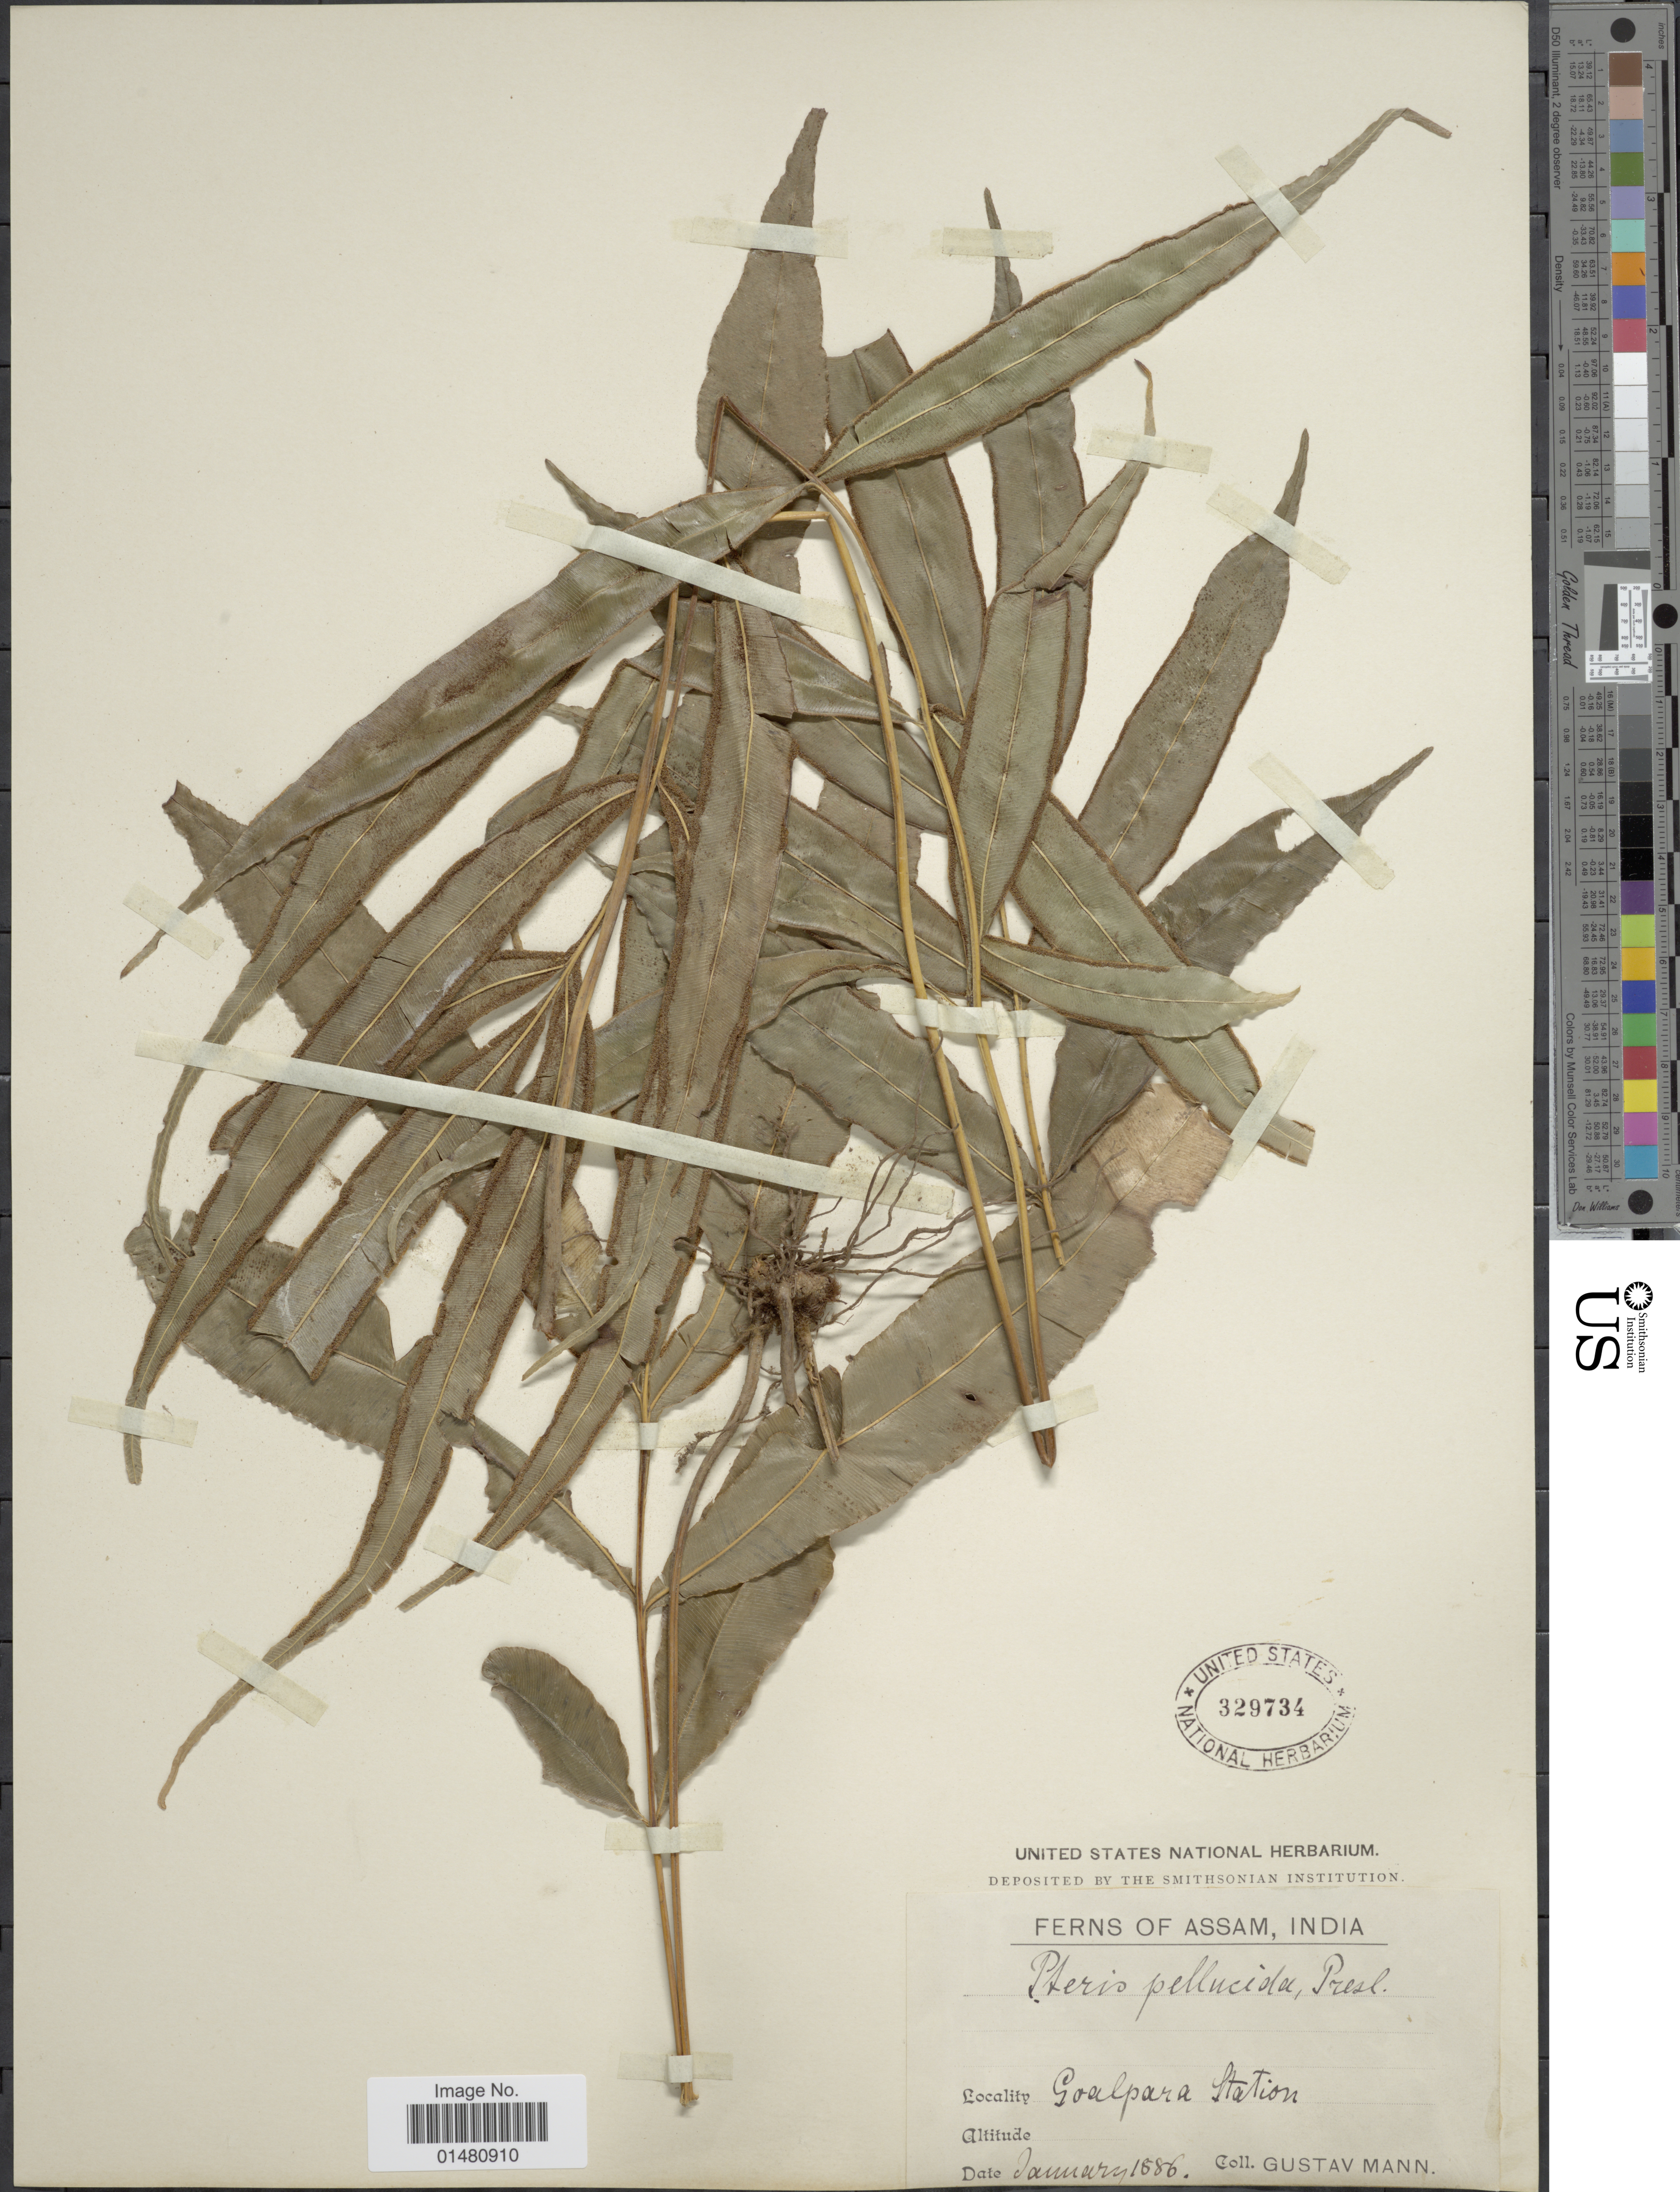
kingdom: Plantae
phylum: Tracheophyta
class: Polypodiopsida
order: Polypodiales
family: Pteridaceae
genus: Pteris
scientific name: Pteris pellucida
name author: C. Presl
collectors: G. Mann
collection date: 1886-01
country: India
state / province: Assam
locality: Goalpara Station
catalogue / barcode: US 329734